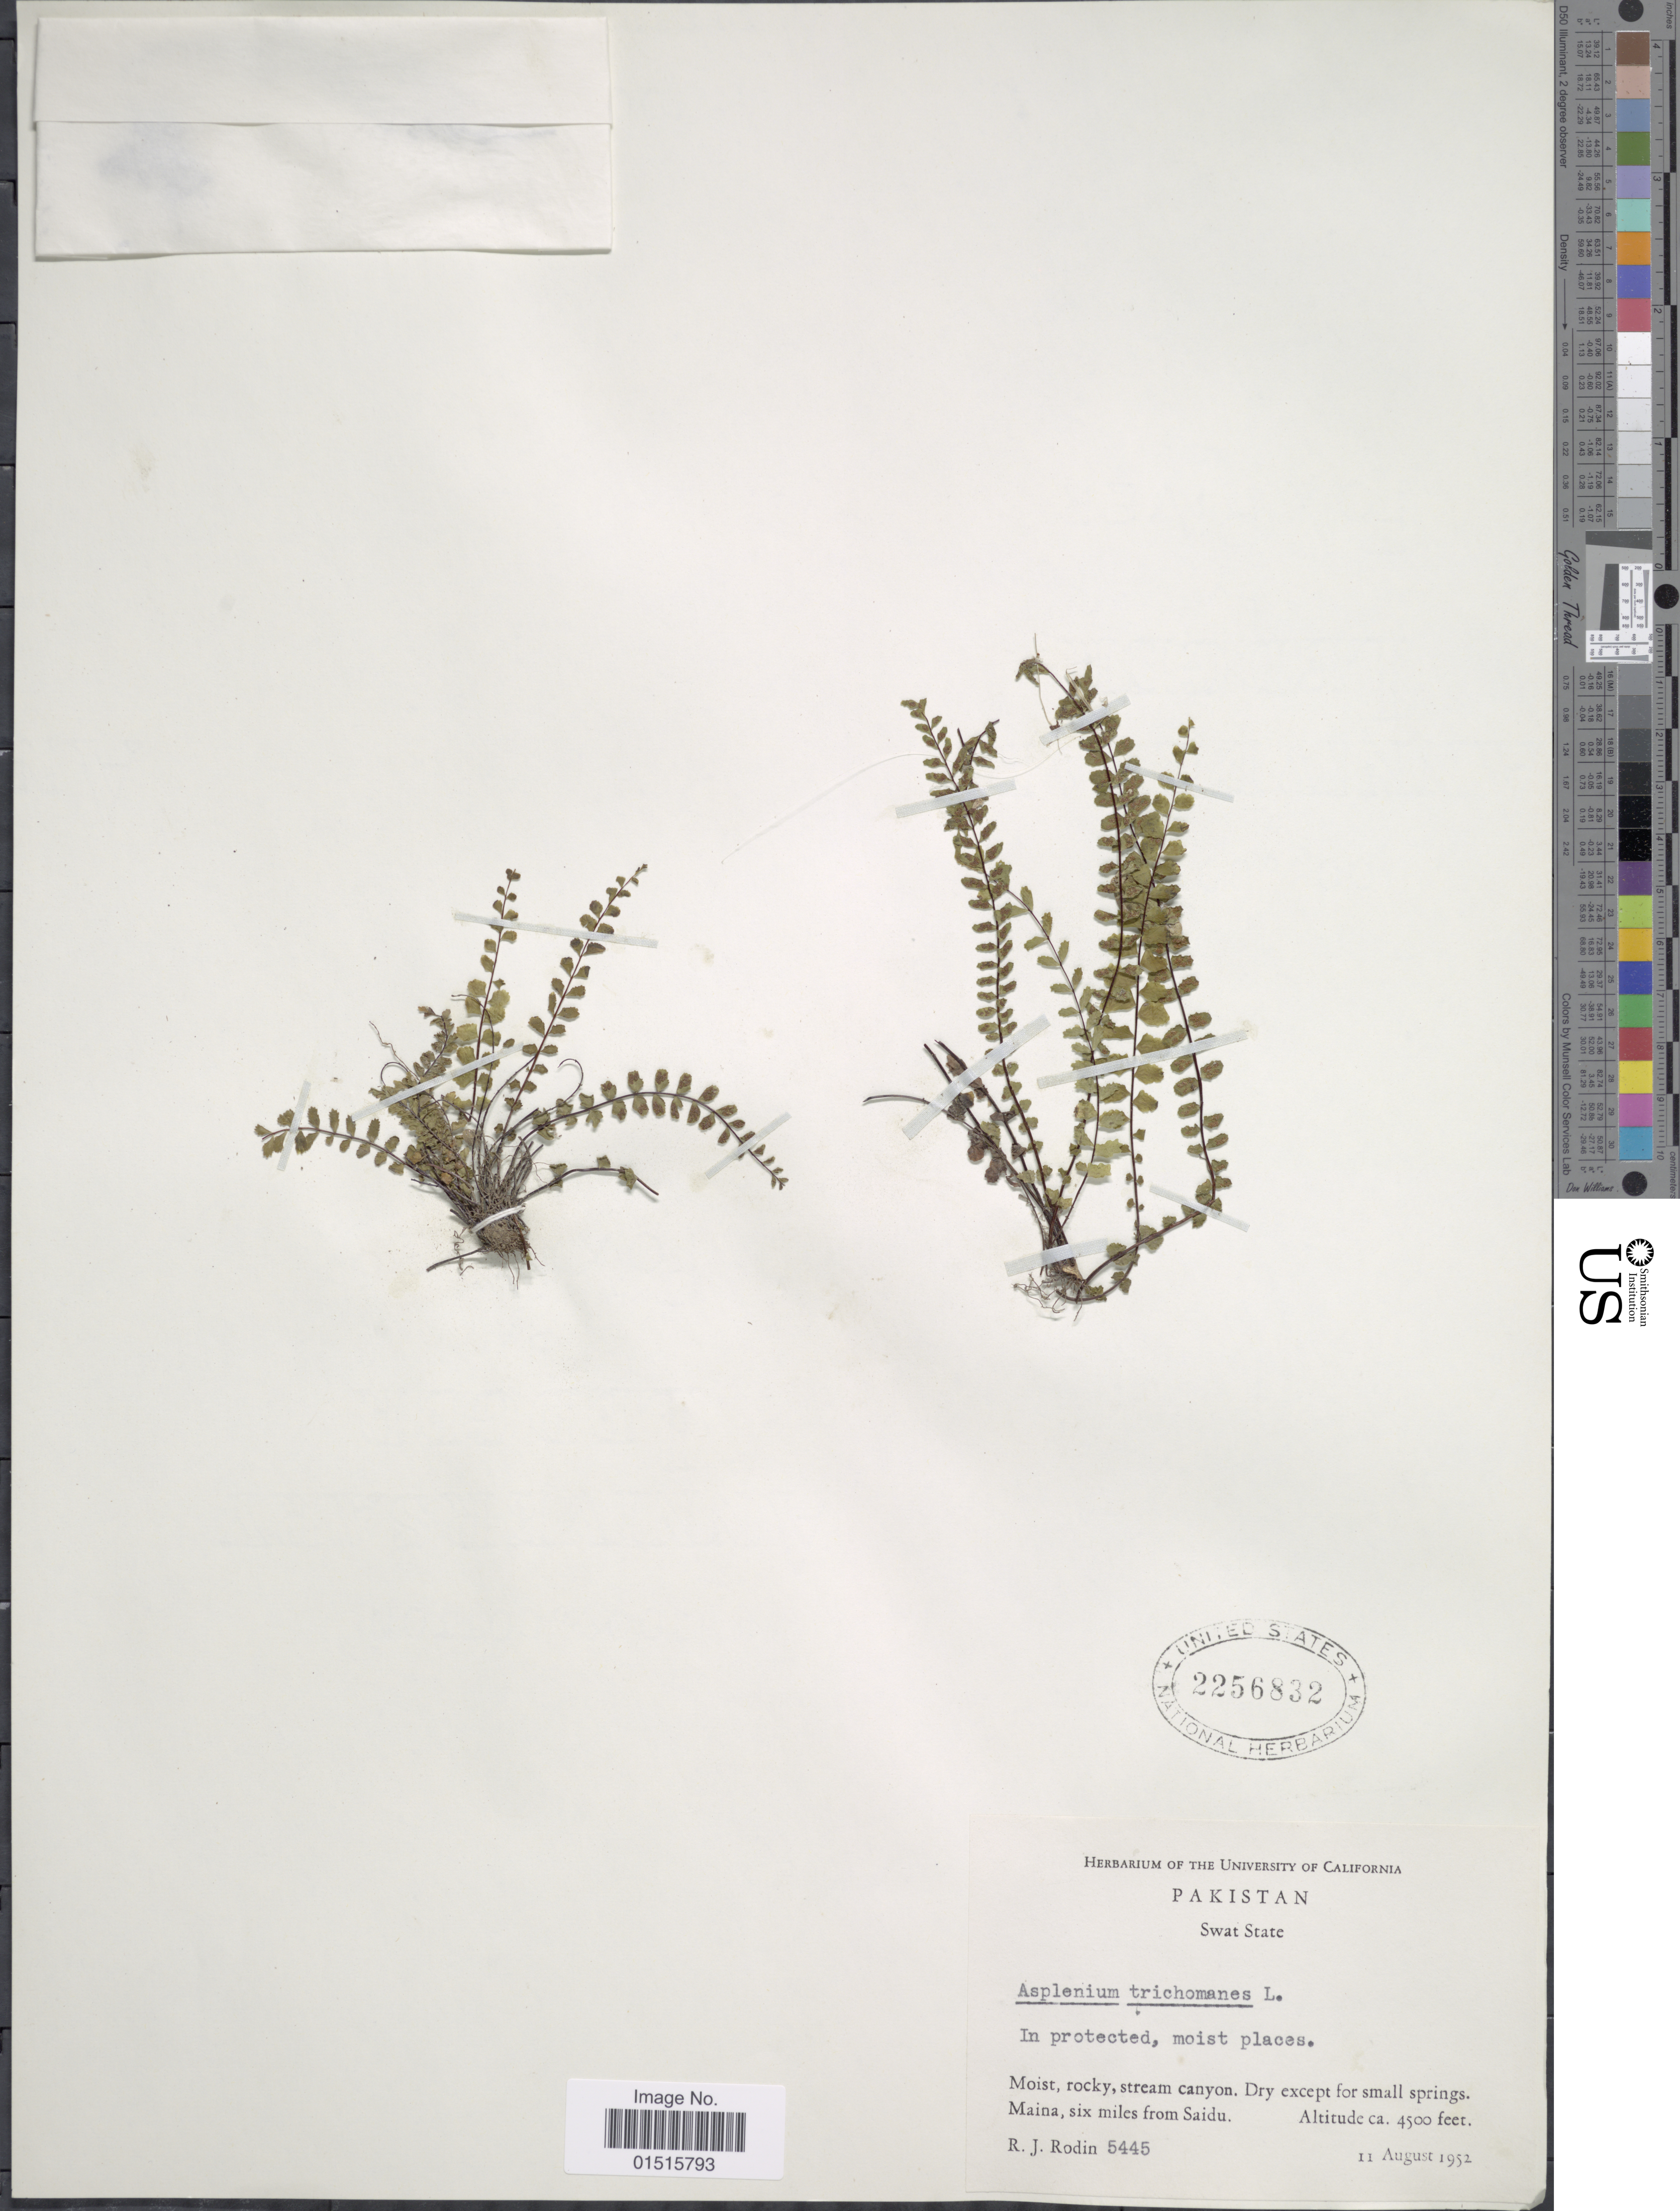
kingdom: Plantae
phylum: Tracheophyta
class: Polypodiopsida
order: Polypodiales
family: Aspleniaceae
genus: Asplenium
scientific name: Asplenium trichomanes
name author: L.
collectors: R. J. Rodin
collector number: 5445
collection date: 1952-08-11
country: Pakistan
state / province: Khyber Pakhtunkhwa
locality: Swat State, Maina, six miles from Saidu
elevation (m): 1372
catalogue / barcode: US 2256832